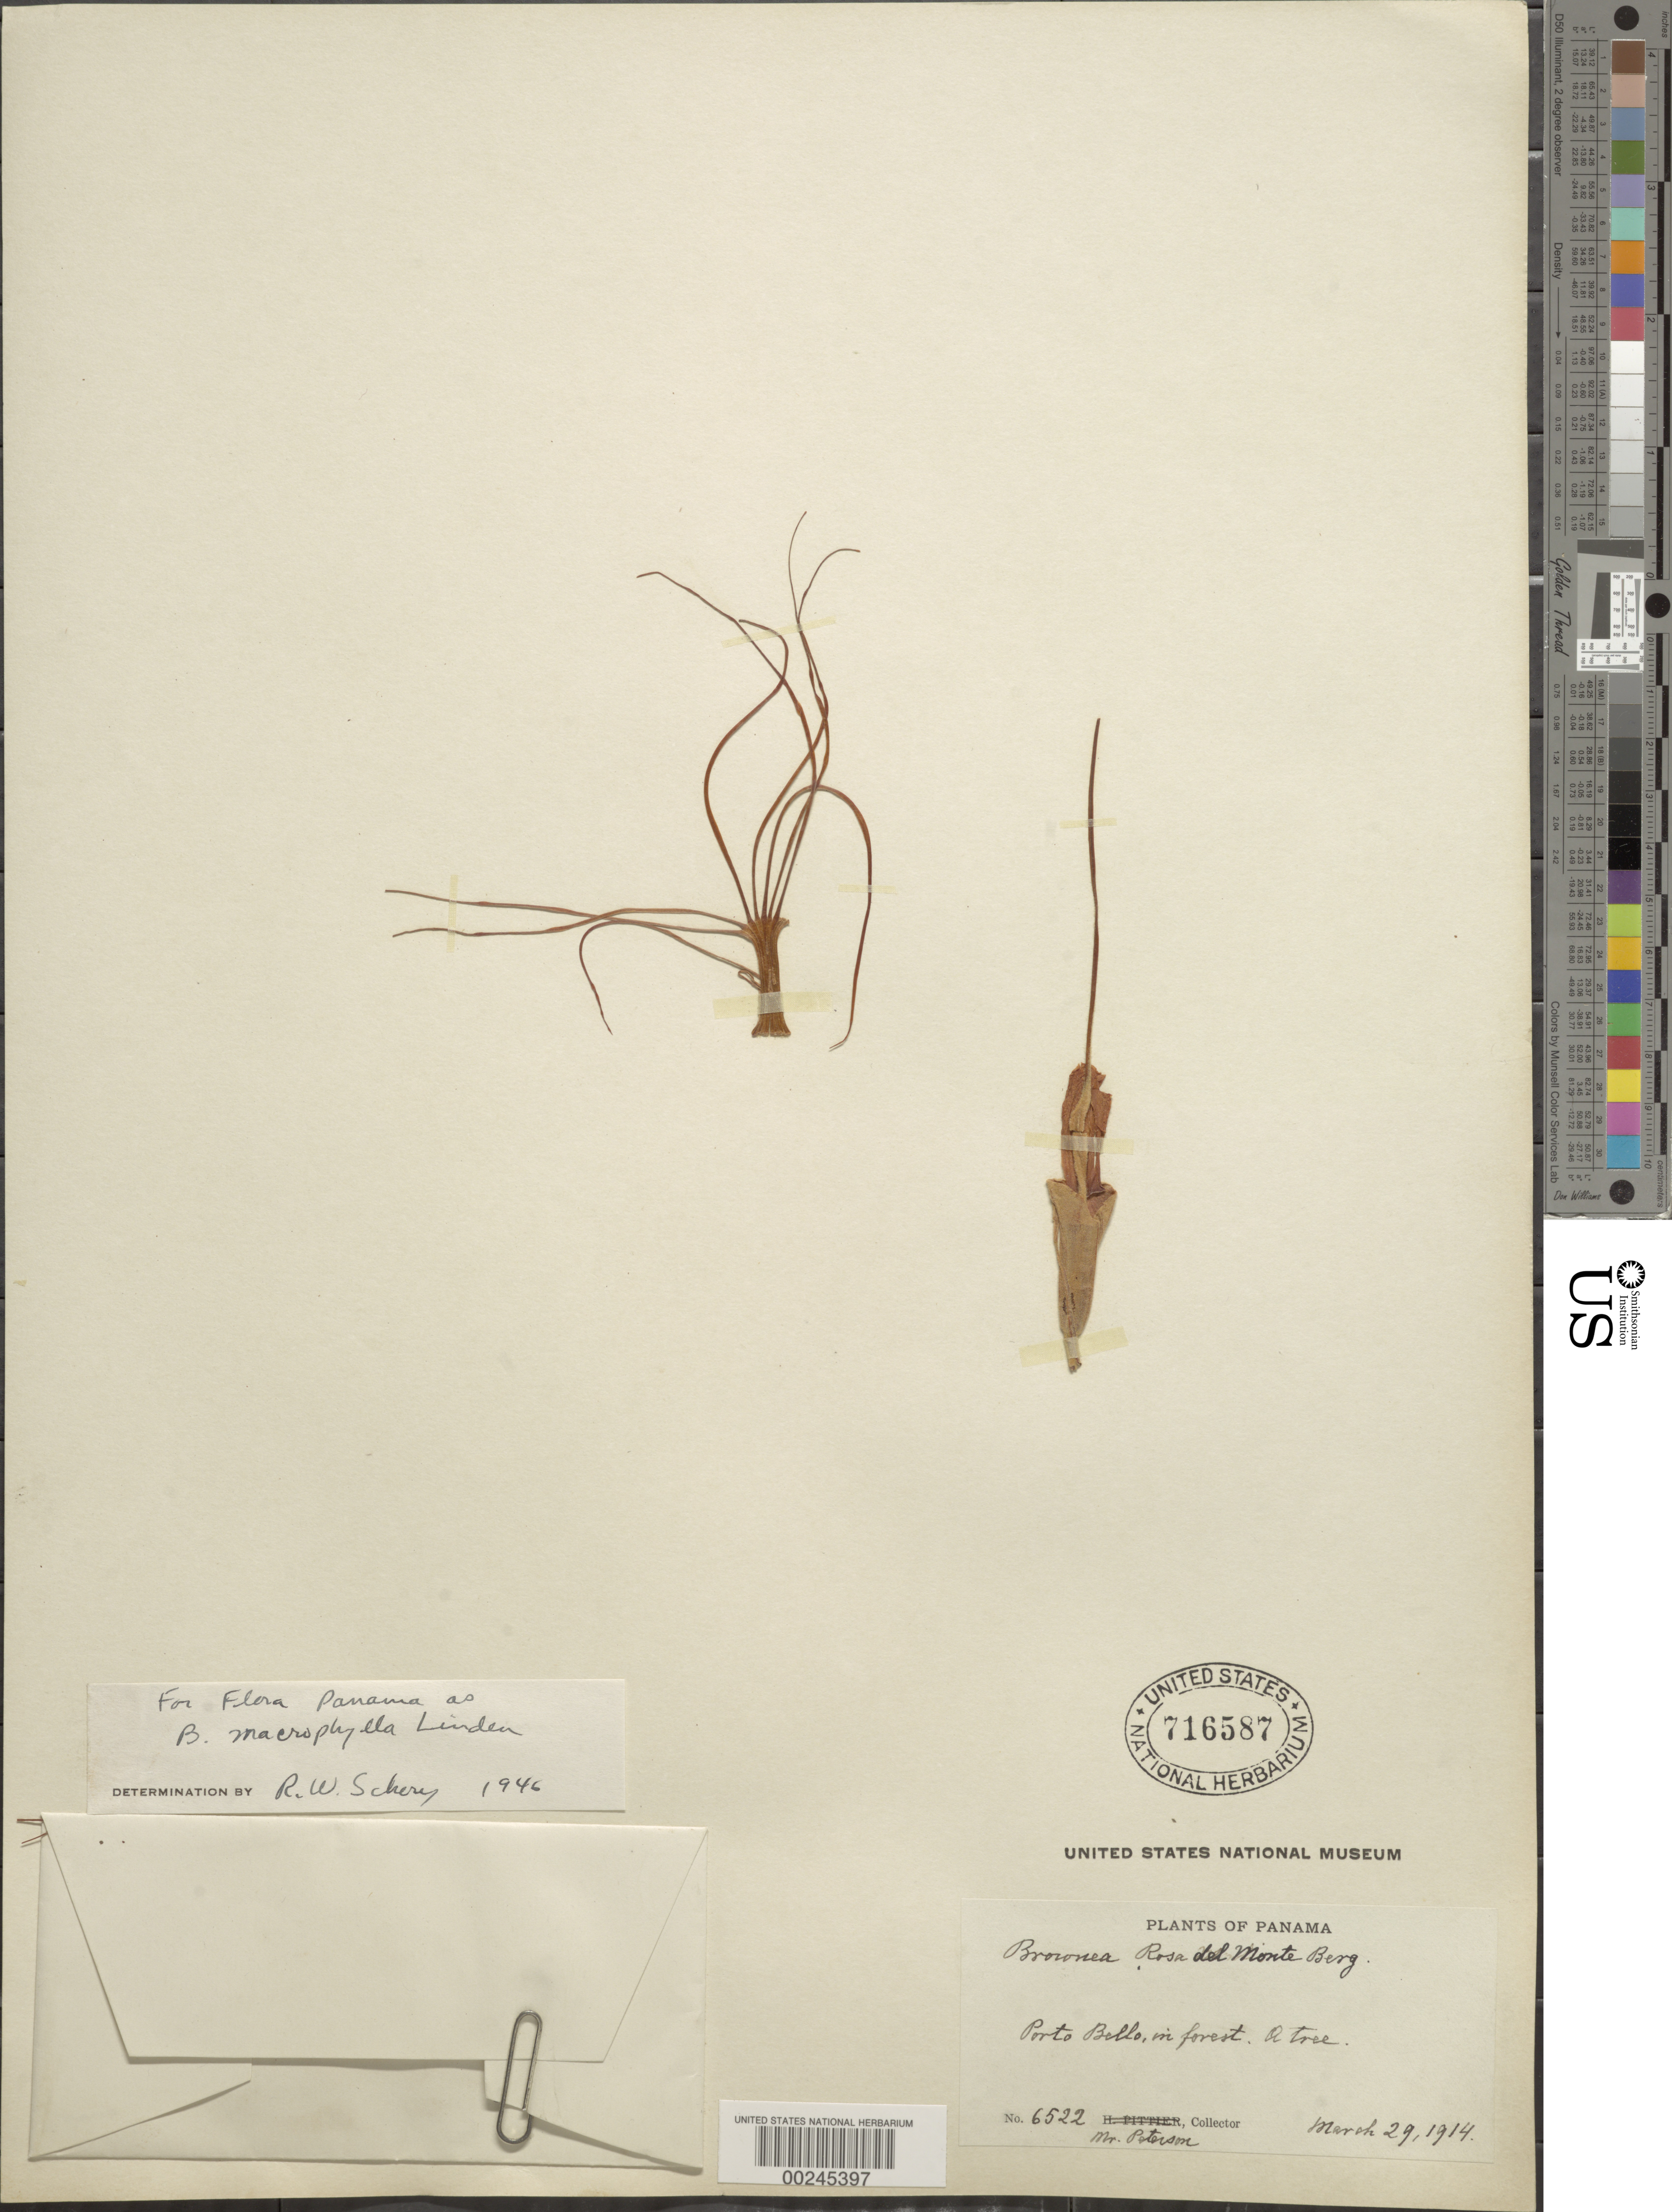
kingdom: Plantae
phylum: Tracheophyta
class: Magnoliopsida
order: Fabales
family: Fabaceae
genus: Brownea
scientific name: Brownea macrophylla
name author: B.L. Linden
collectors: N. F. Peterson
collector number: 6522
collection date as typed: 29 Mar 1914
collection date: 1914-03-29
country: Panama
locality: Portobello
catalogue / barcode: US 716587